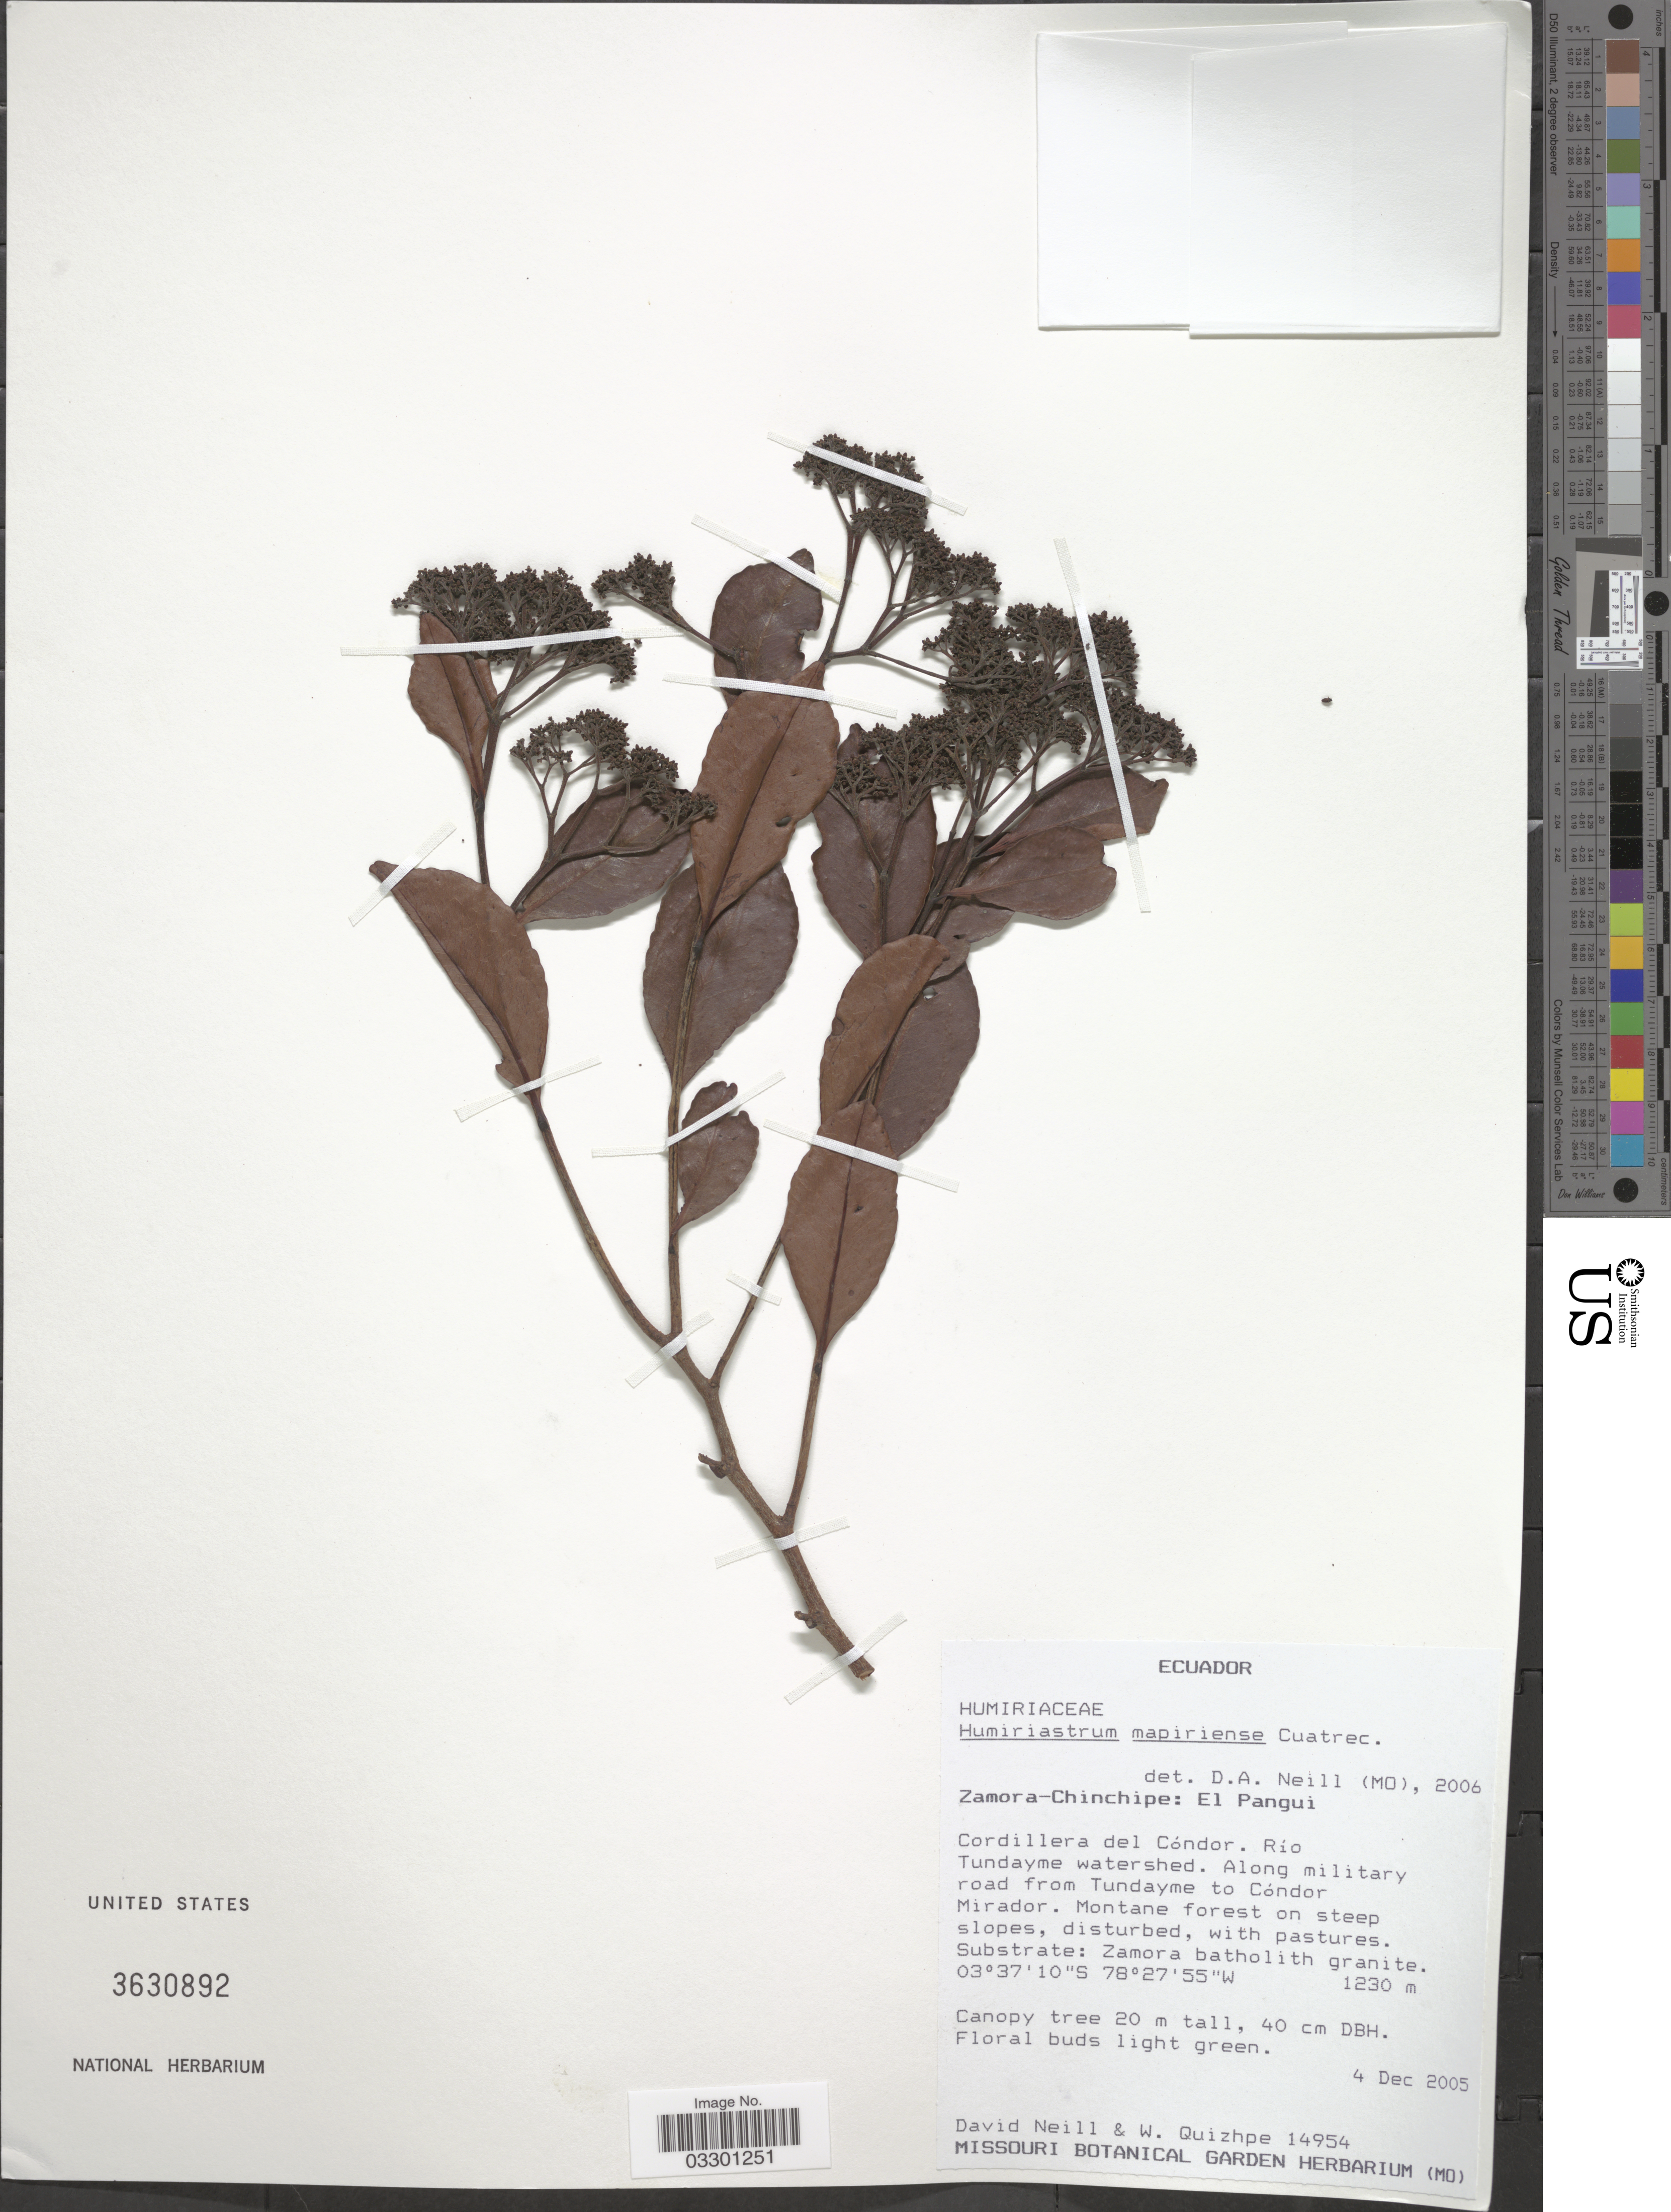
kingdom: Plantae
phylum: Tracheophyta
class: Magnoliopsida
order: Malpighiales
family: Humiriaceae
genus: Humiriastrum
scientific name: Humiriastrum mapiriense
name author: Cuatrec.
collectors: D. Neill & W. Quizhpe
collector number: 14954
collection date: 2005-12-04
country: Ecuador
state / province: Zamora-Chinchipe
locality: El Pangui: Cordillera del Cóndor. Río Tundayme watershed. Along military road from Tundayme to Cóndor Mirador.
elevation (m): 1230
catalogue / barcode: US 3630892